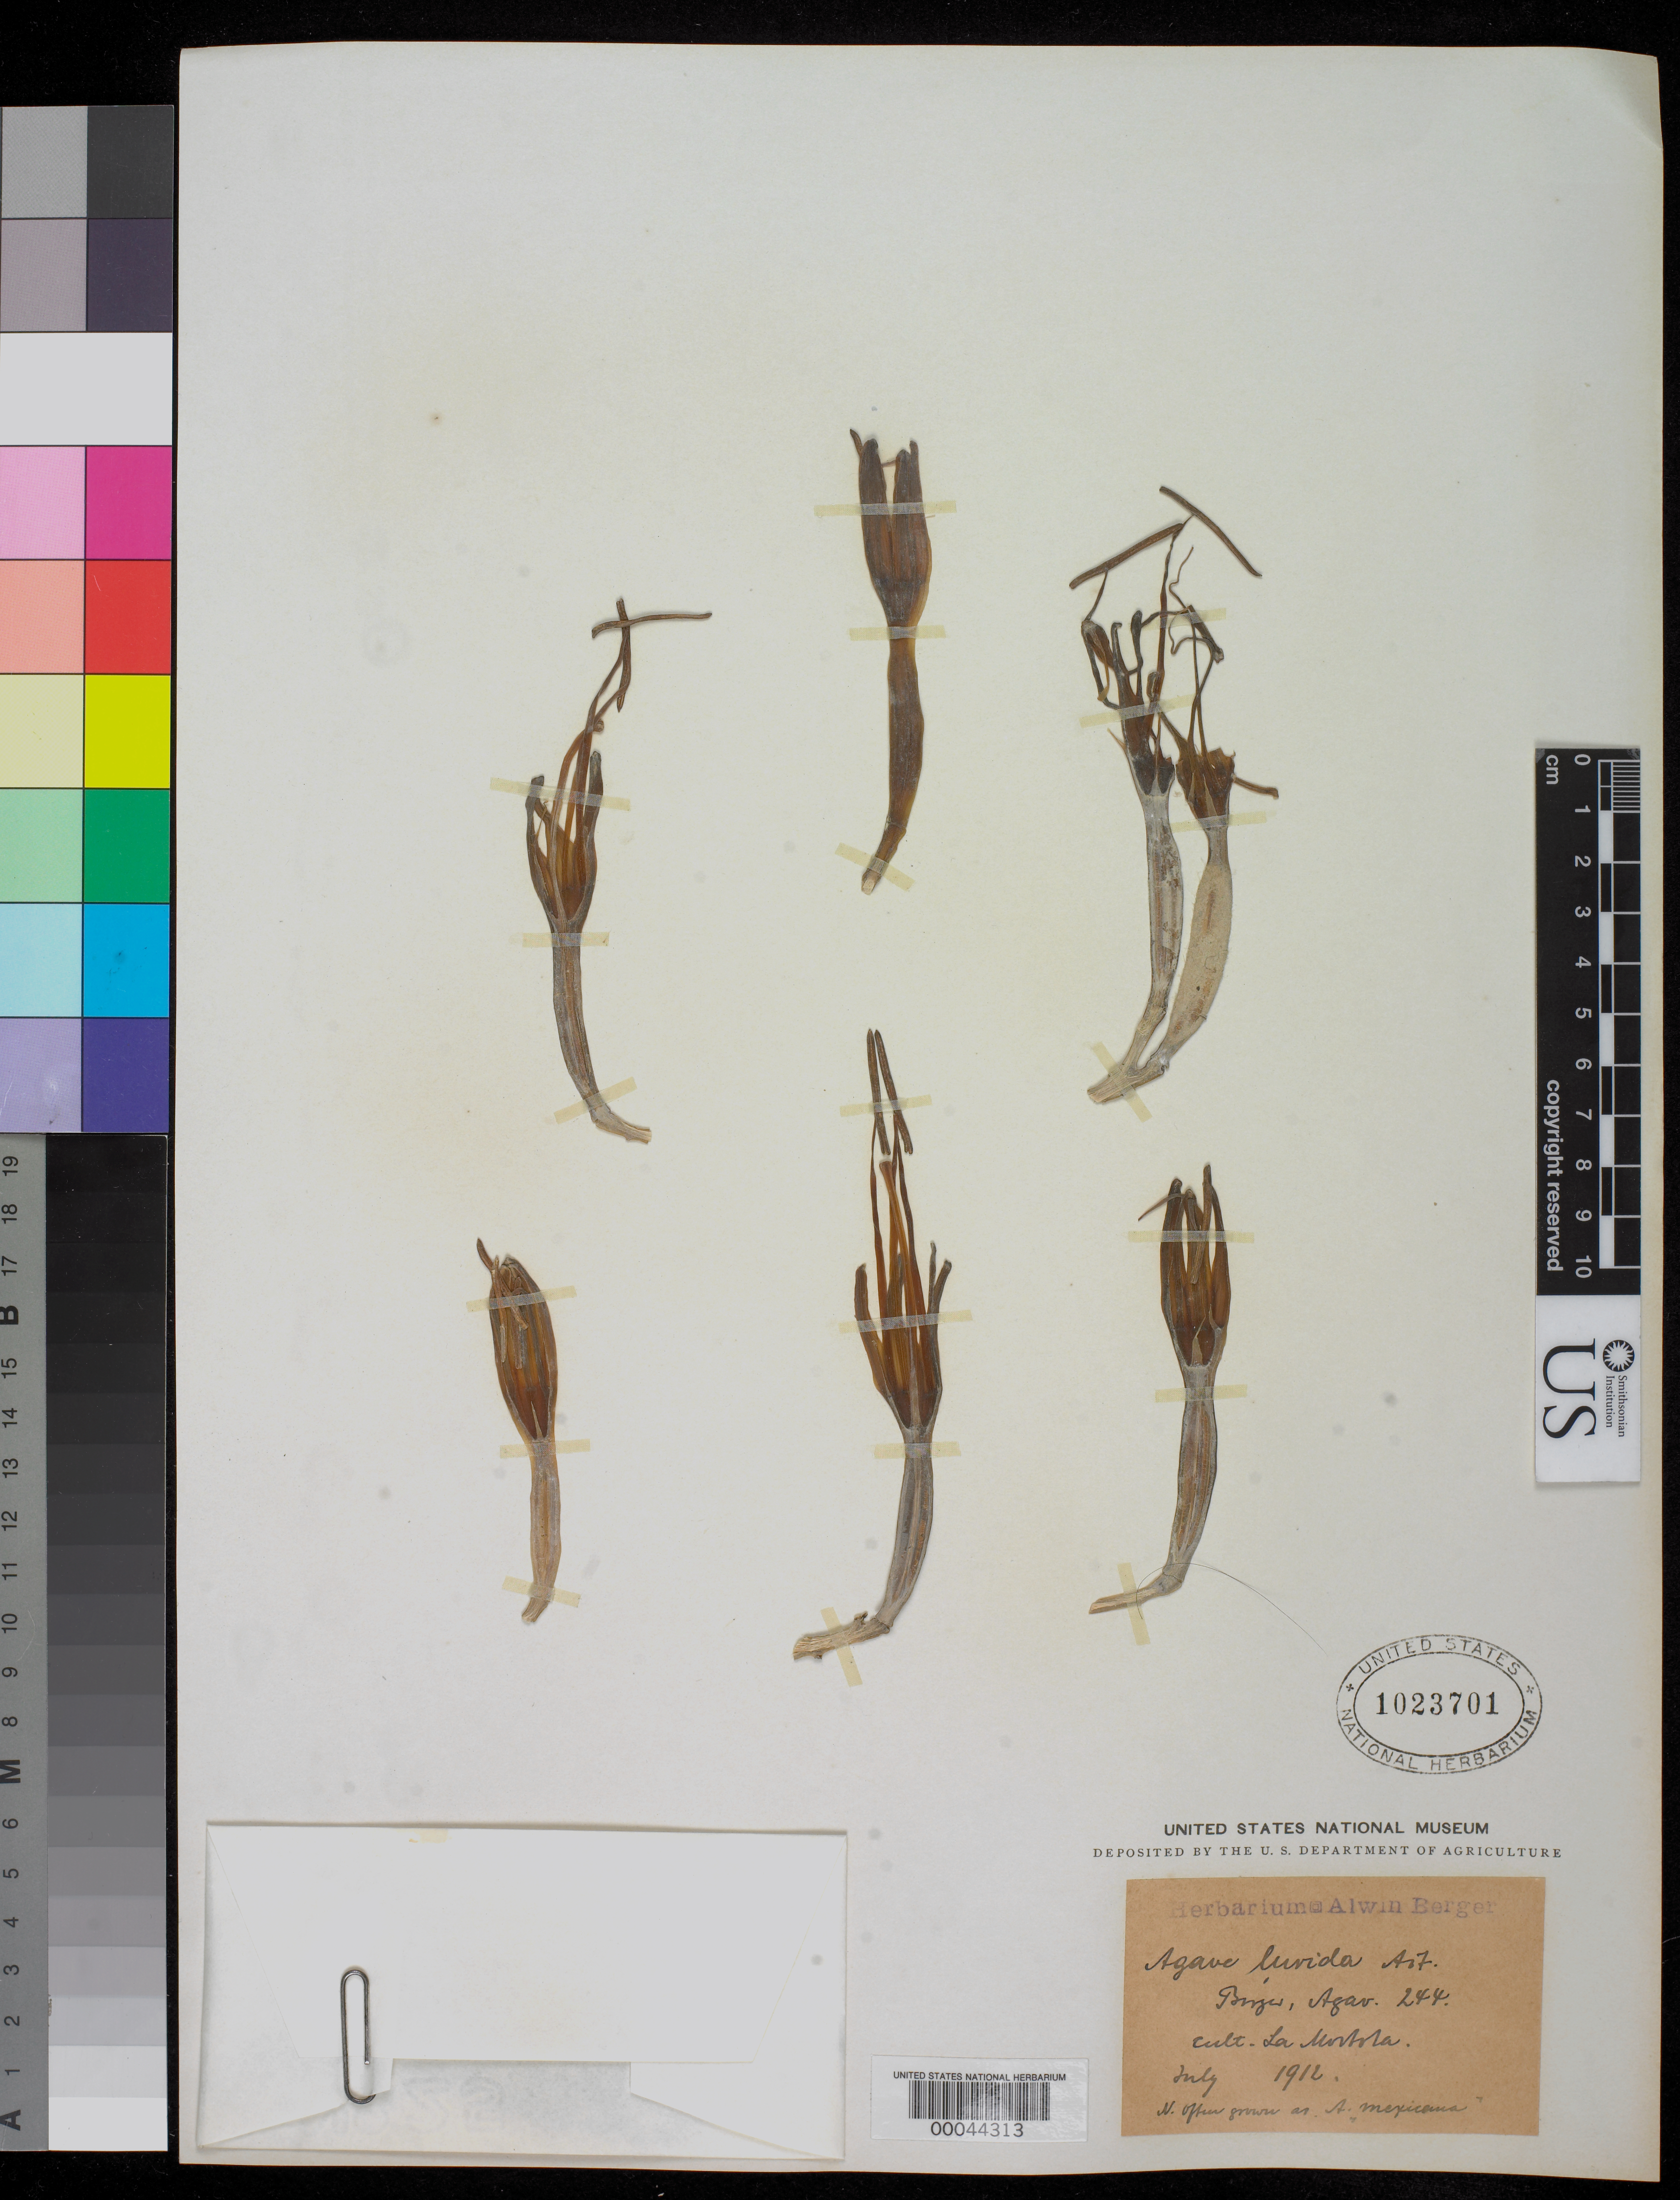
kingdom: Plantae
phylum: Tracheophyta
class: Liliopsida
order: Asparagales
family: Asparagaceae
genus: Agave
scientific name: Agave lurida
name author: Aiton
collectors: ex herb. A. Berger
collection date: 1909-06-02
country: Mexico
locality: Cultivated at La Mortola, Italy.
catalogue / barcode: US 1023701